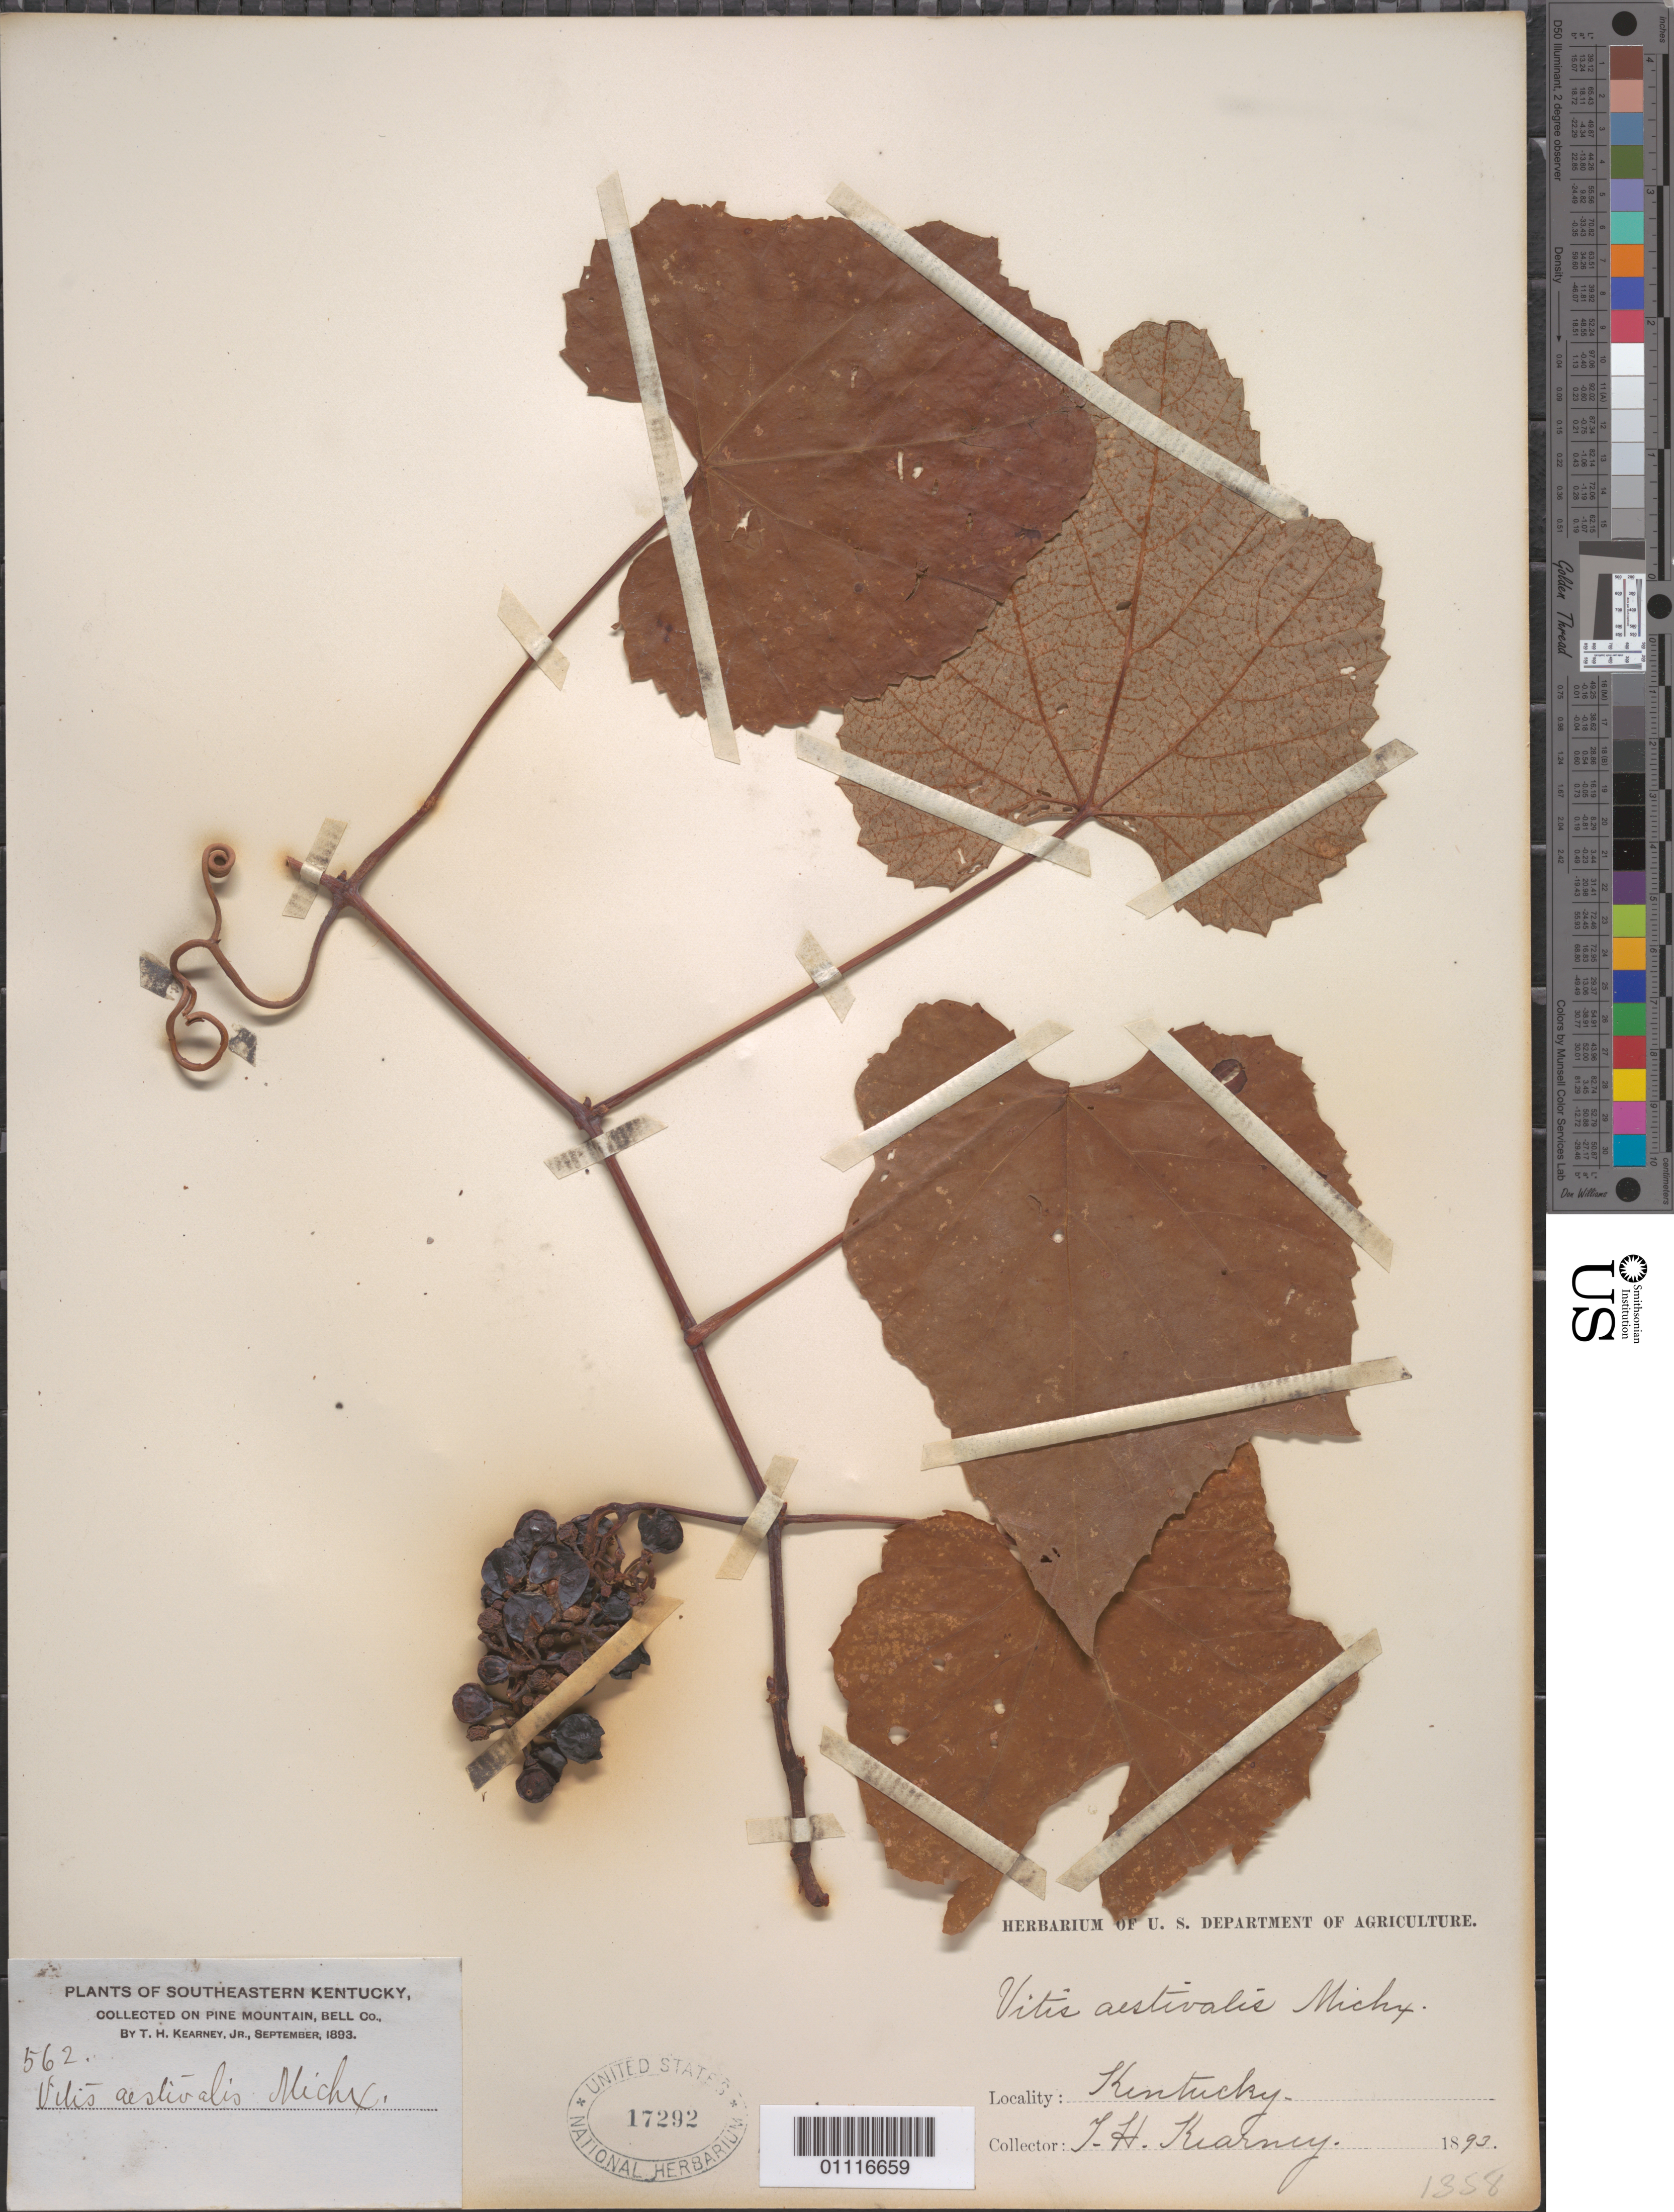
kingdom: Plantae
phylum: Tracheophyta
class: Magnoliopsida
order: Vitales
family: Vitaceae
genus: Vitis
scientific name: Vitis aestivalis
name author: Michx.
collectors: T. H. Kearney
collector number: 562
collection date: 1893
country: United States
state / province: Kentucky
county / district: Bell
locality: Pine Mountain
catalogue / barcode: US 17292